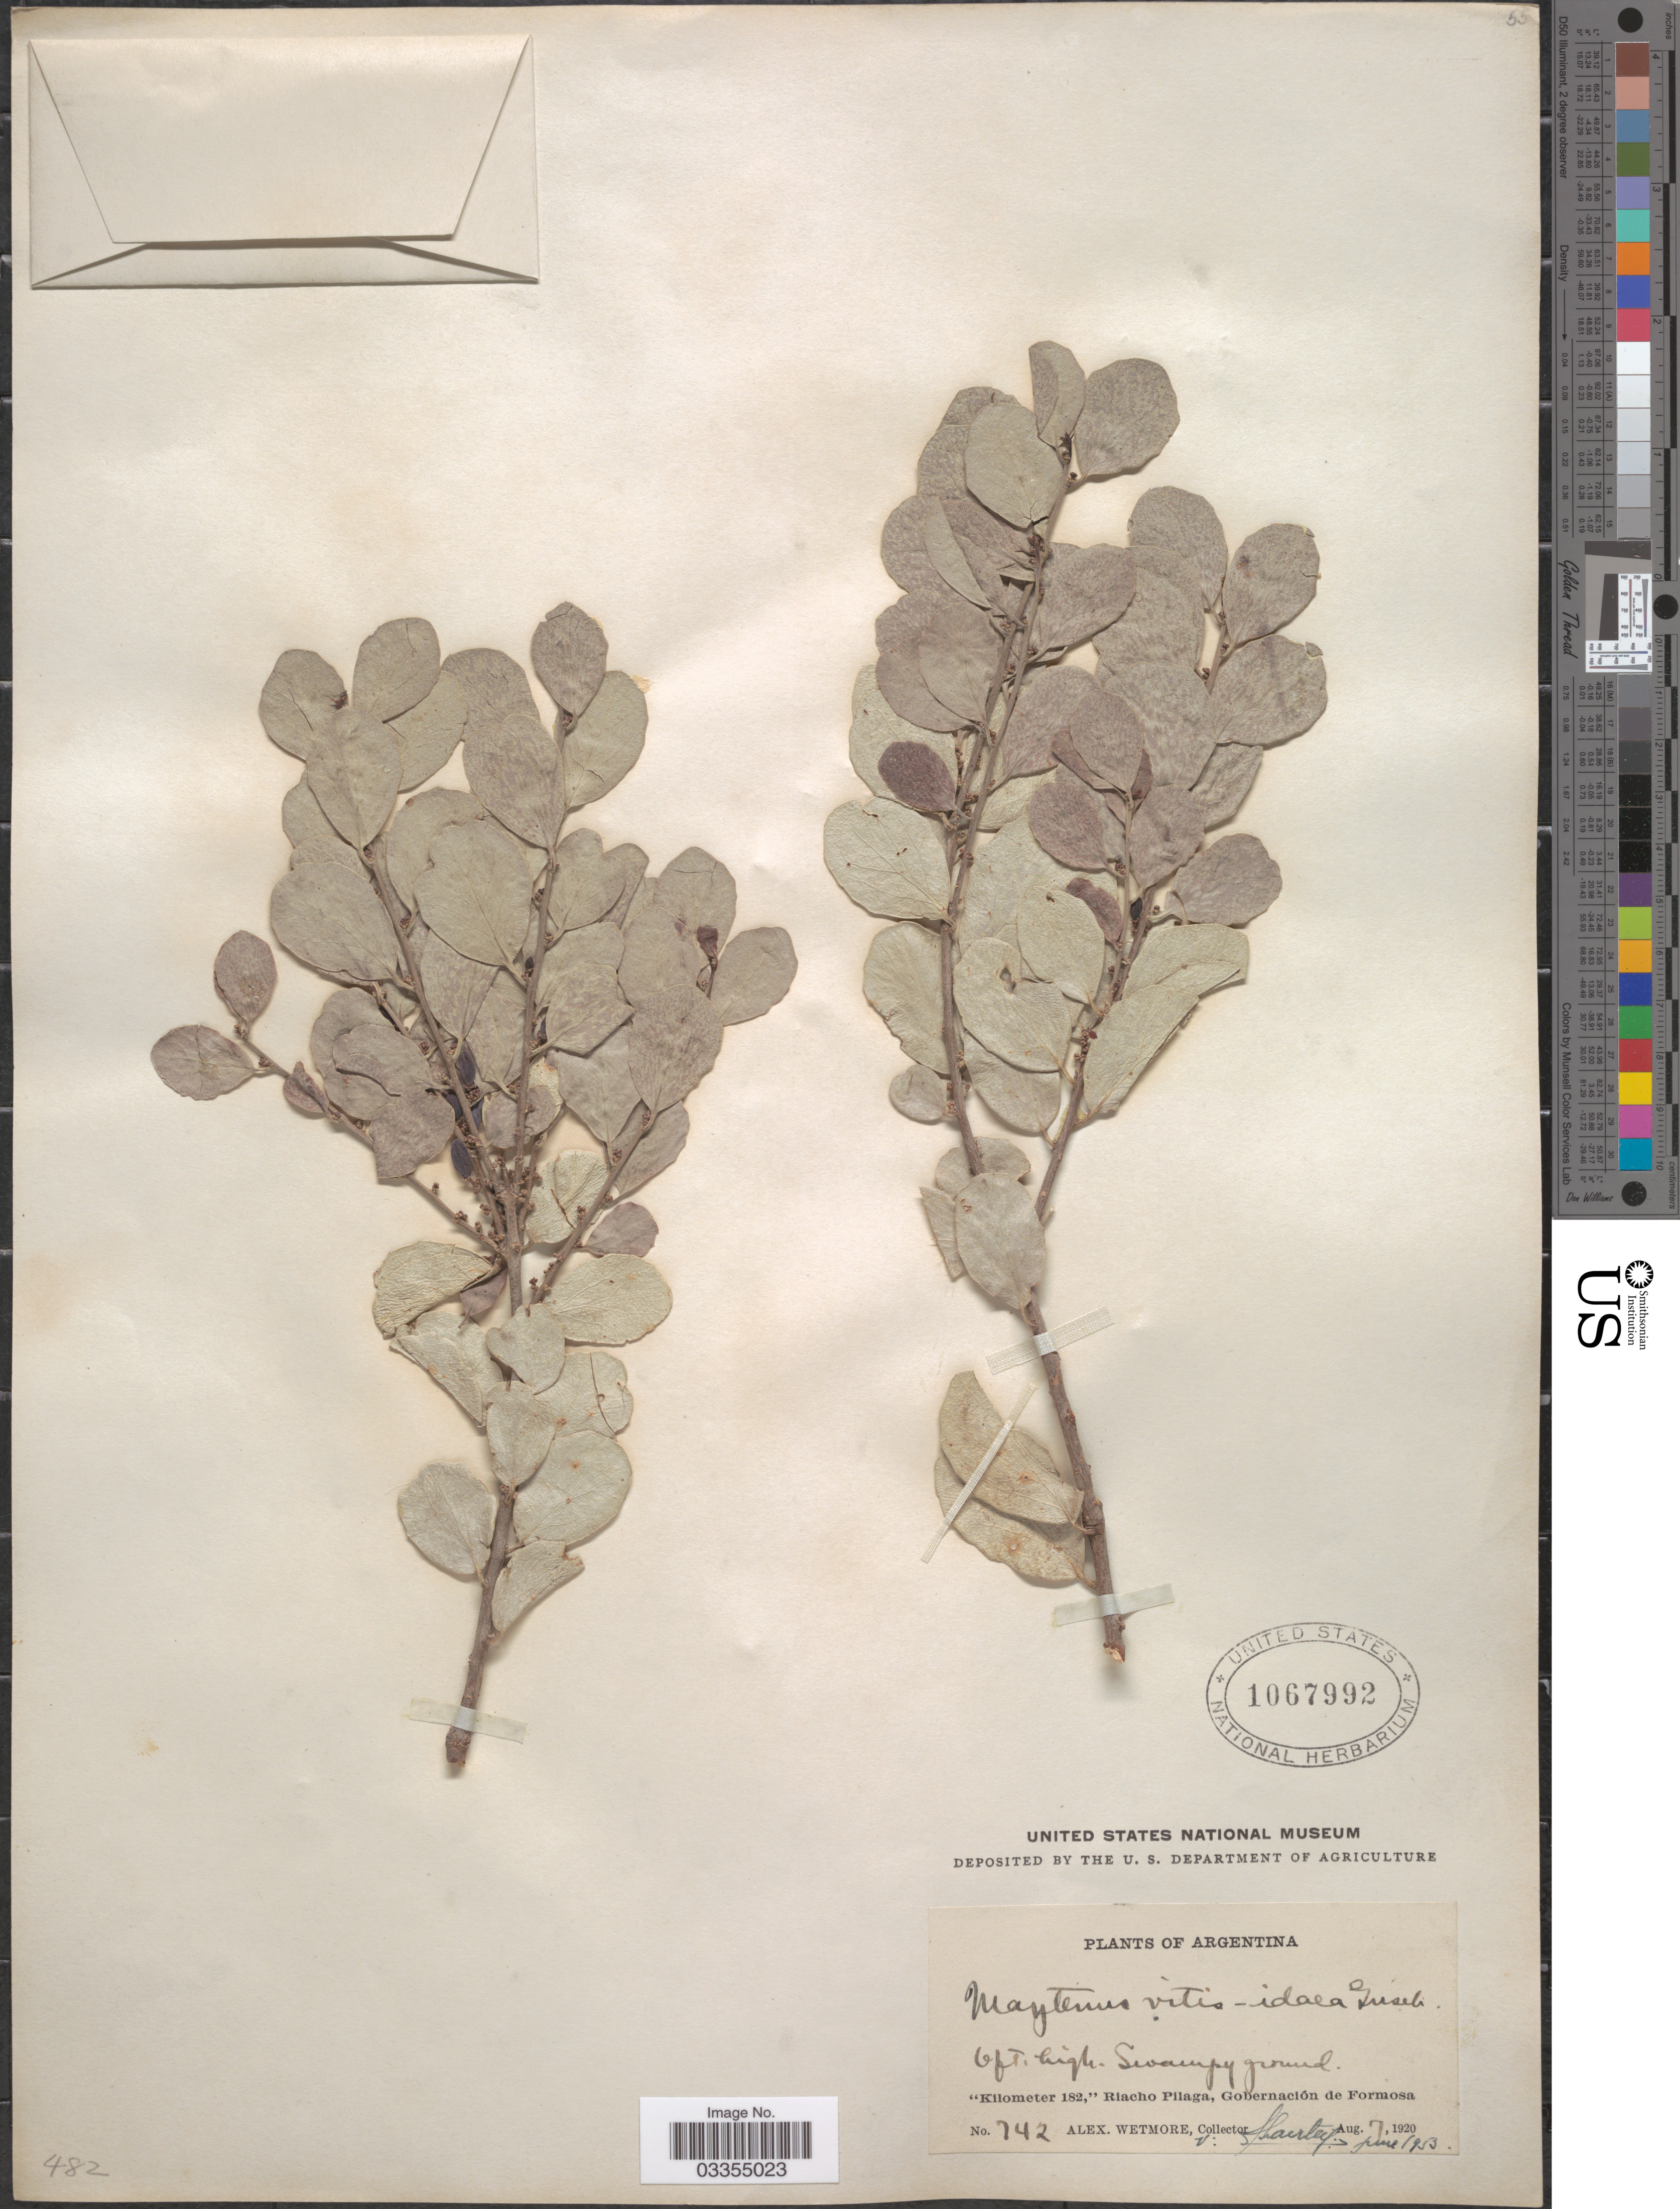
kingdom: Plantae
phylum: Tracheophyta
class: Magnoliopsida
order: Celastrales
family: Celastraceae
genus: Tricerma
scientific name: Tricerma vitis-idaeum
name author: (Griseb.) Lundell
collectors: A. Wetmore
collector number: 742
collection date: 1920-08-07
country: Argentina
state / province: Formosa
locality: Kilometer 182,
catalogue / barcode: US 1067992